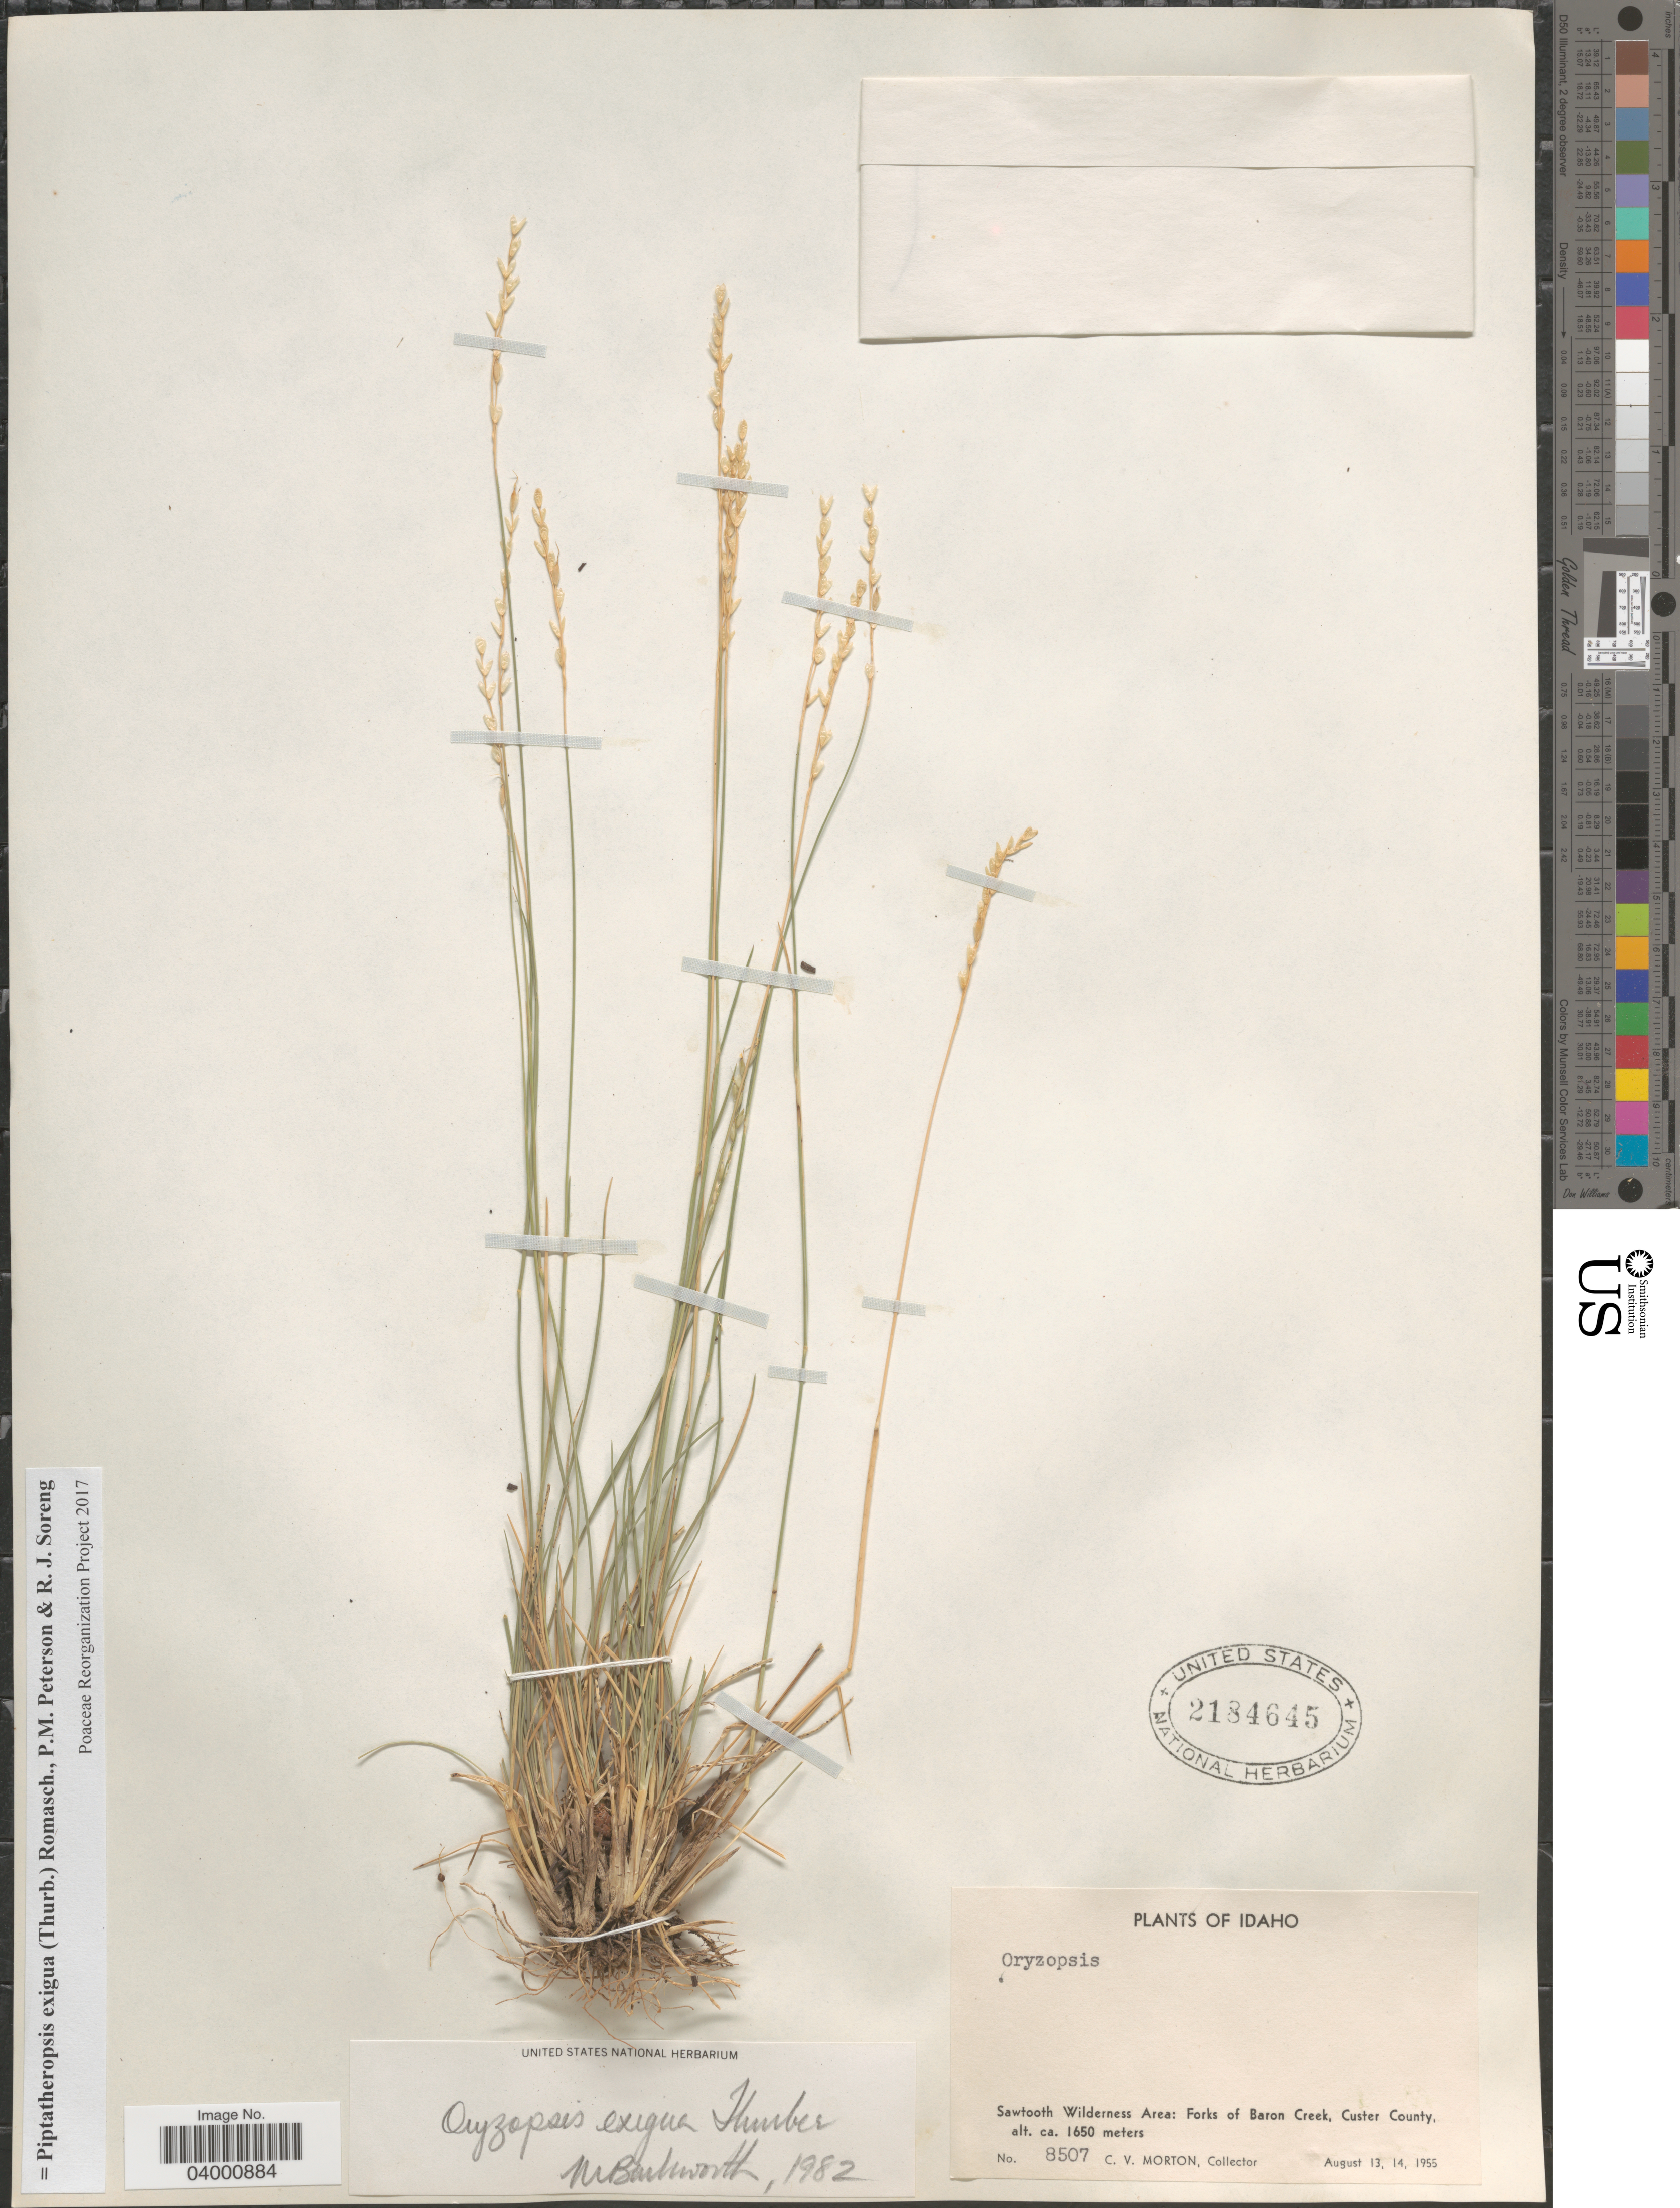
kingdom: Plantae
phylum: Tracheophyta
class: Liliopsida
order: Poales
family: Poaceae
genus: Piptatheropsis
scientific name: Piptatheropsis exigua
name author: (Thurb.) Romasch. et al.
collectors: C. V. Morton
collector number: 8507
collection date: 1955-08-13/1955-08-14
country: United States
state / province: Idaho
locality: Sawtooth Wilderness Area: Forks of Baron Creek, Custer County.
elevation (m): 1650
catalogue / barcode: US 2184645